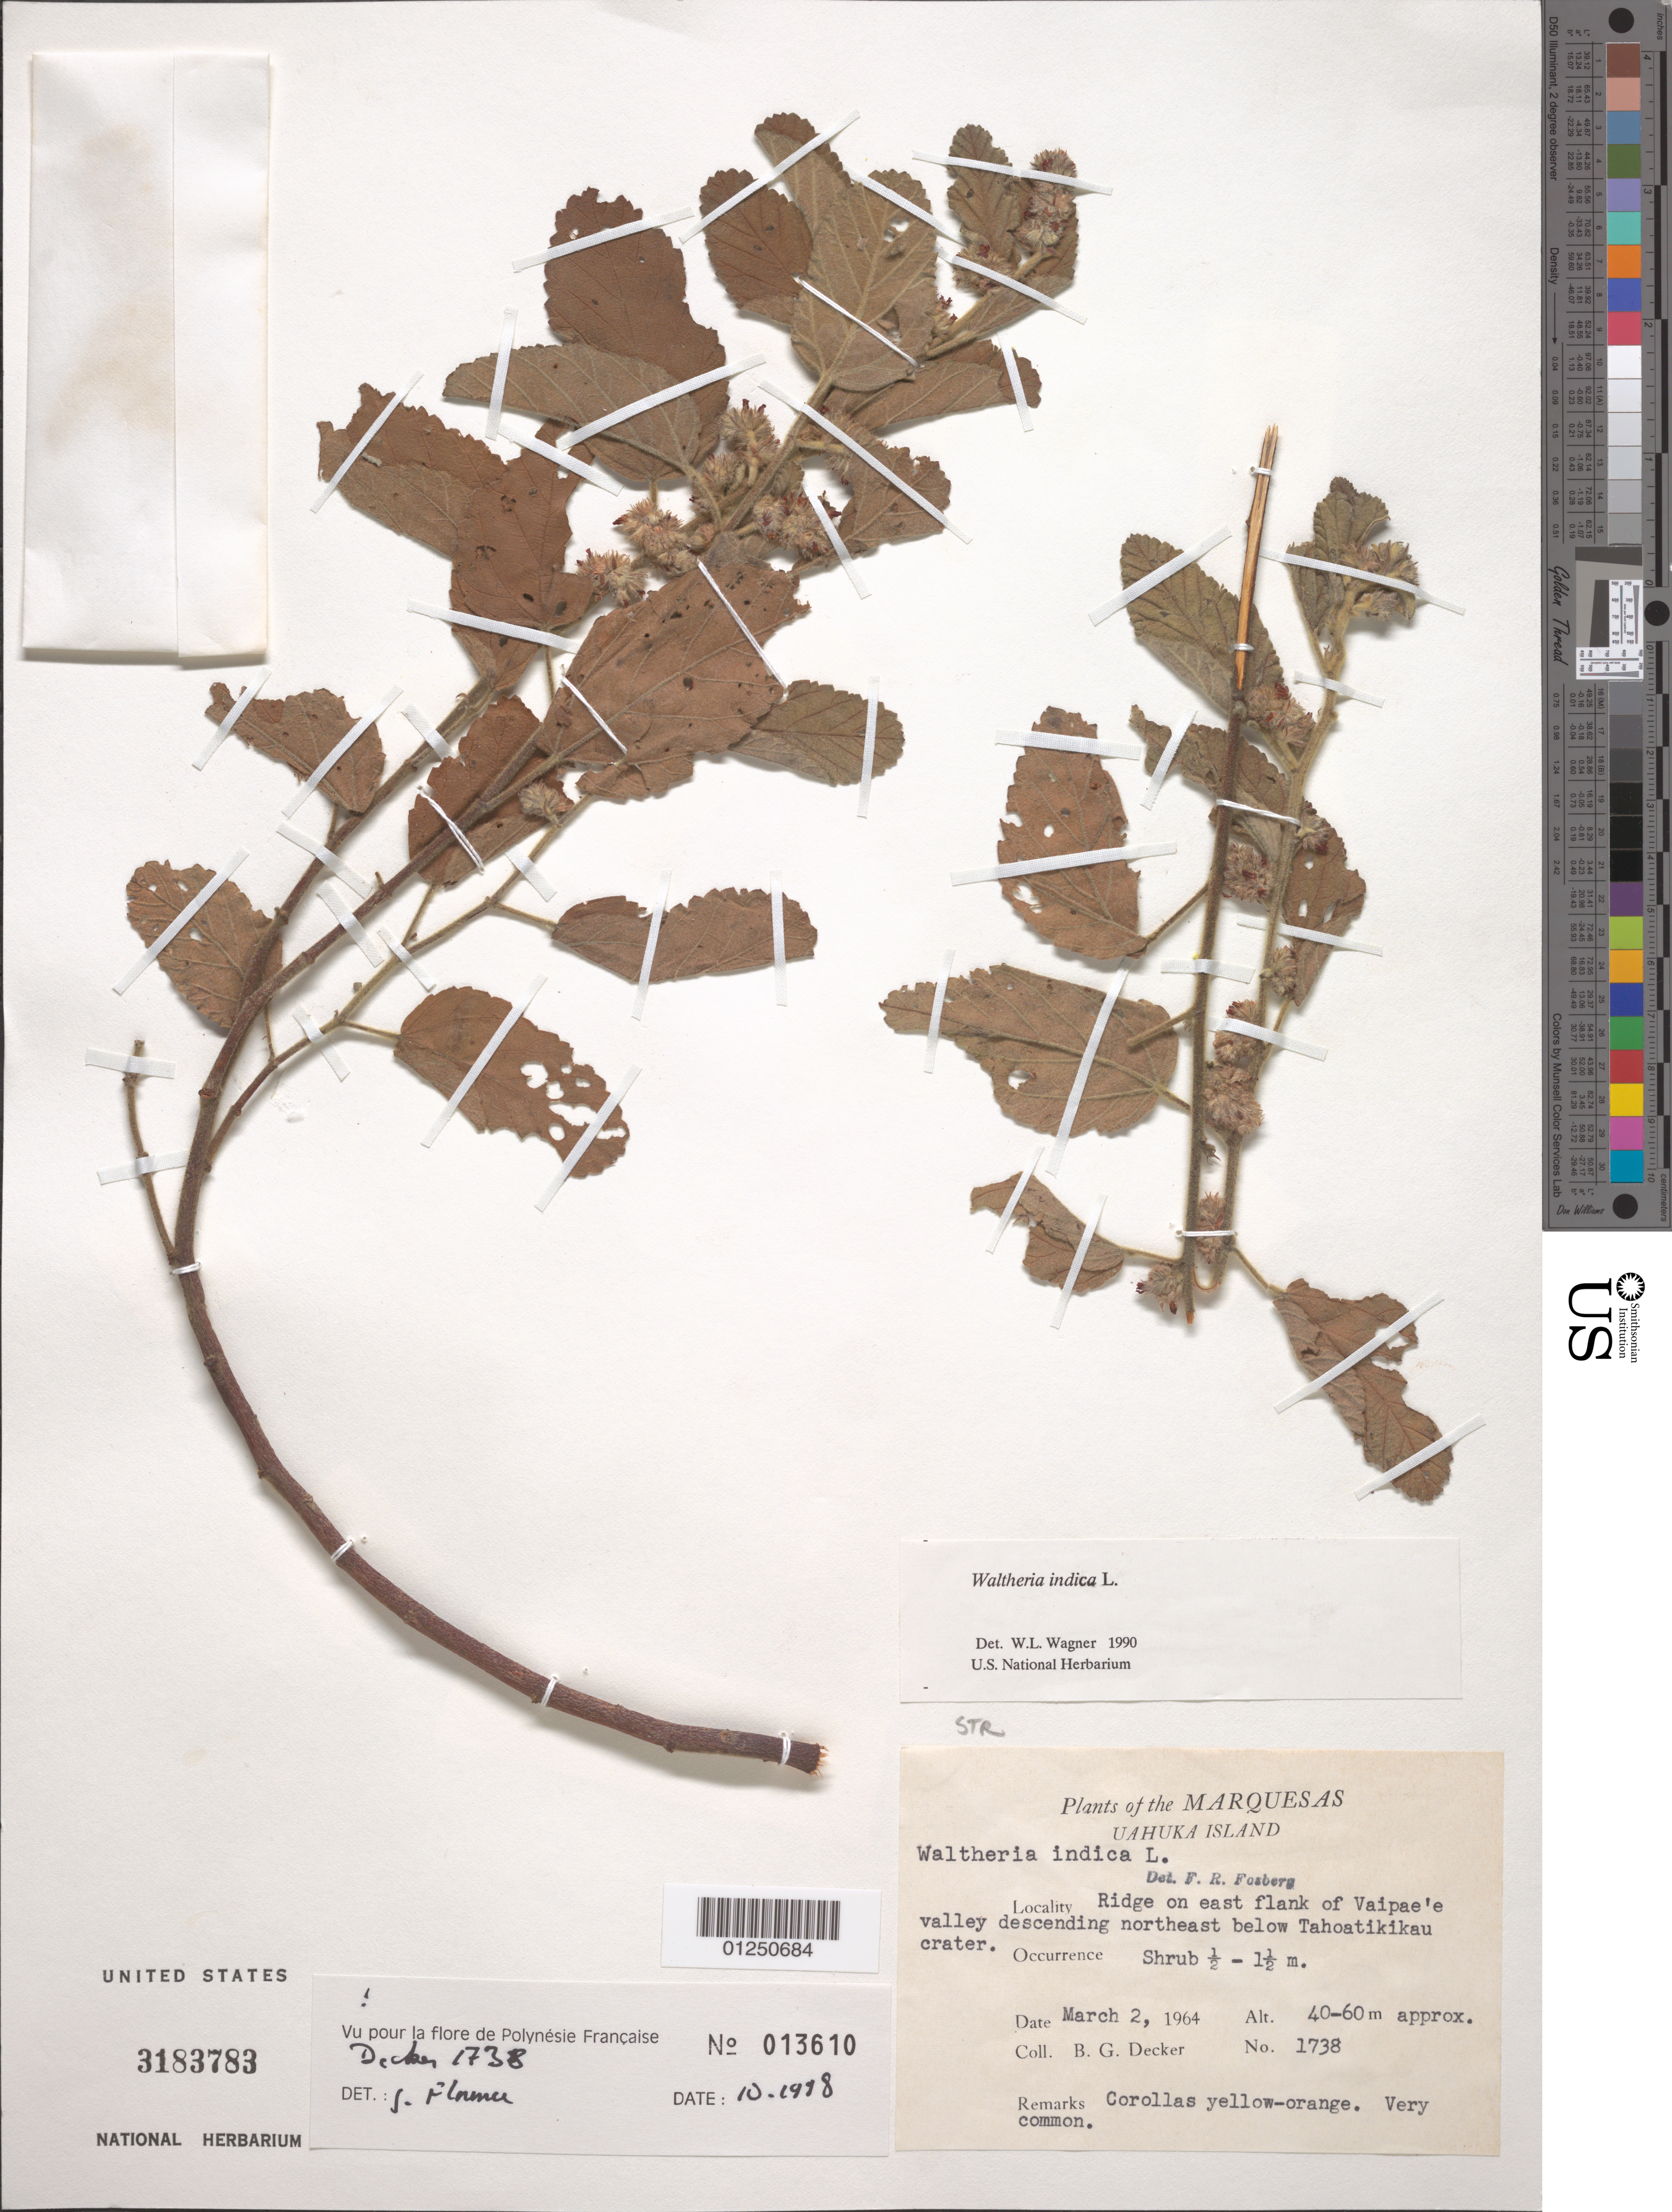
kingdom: Plantae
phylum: Tracheophyta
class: Magnoliopsida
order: Malvales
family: Malvaceae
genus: Waltheria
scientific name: Waltheria indica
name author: L.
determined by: Wagner, W. L., (BOT), Smithsonian Institution - National Museum of Natural History (UNITED STATES)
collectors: B. G. Decker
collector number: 1738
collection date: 1964-03-02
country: French Polynesia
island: Ua Huka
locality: E flank of Vaipae'e Valley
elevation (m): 40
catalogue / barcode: US 3183783